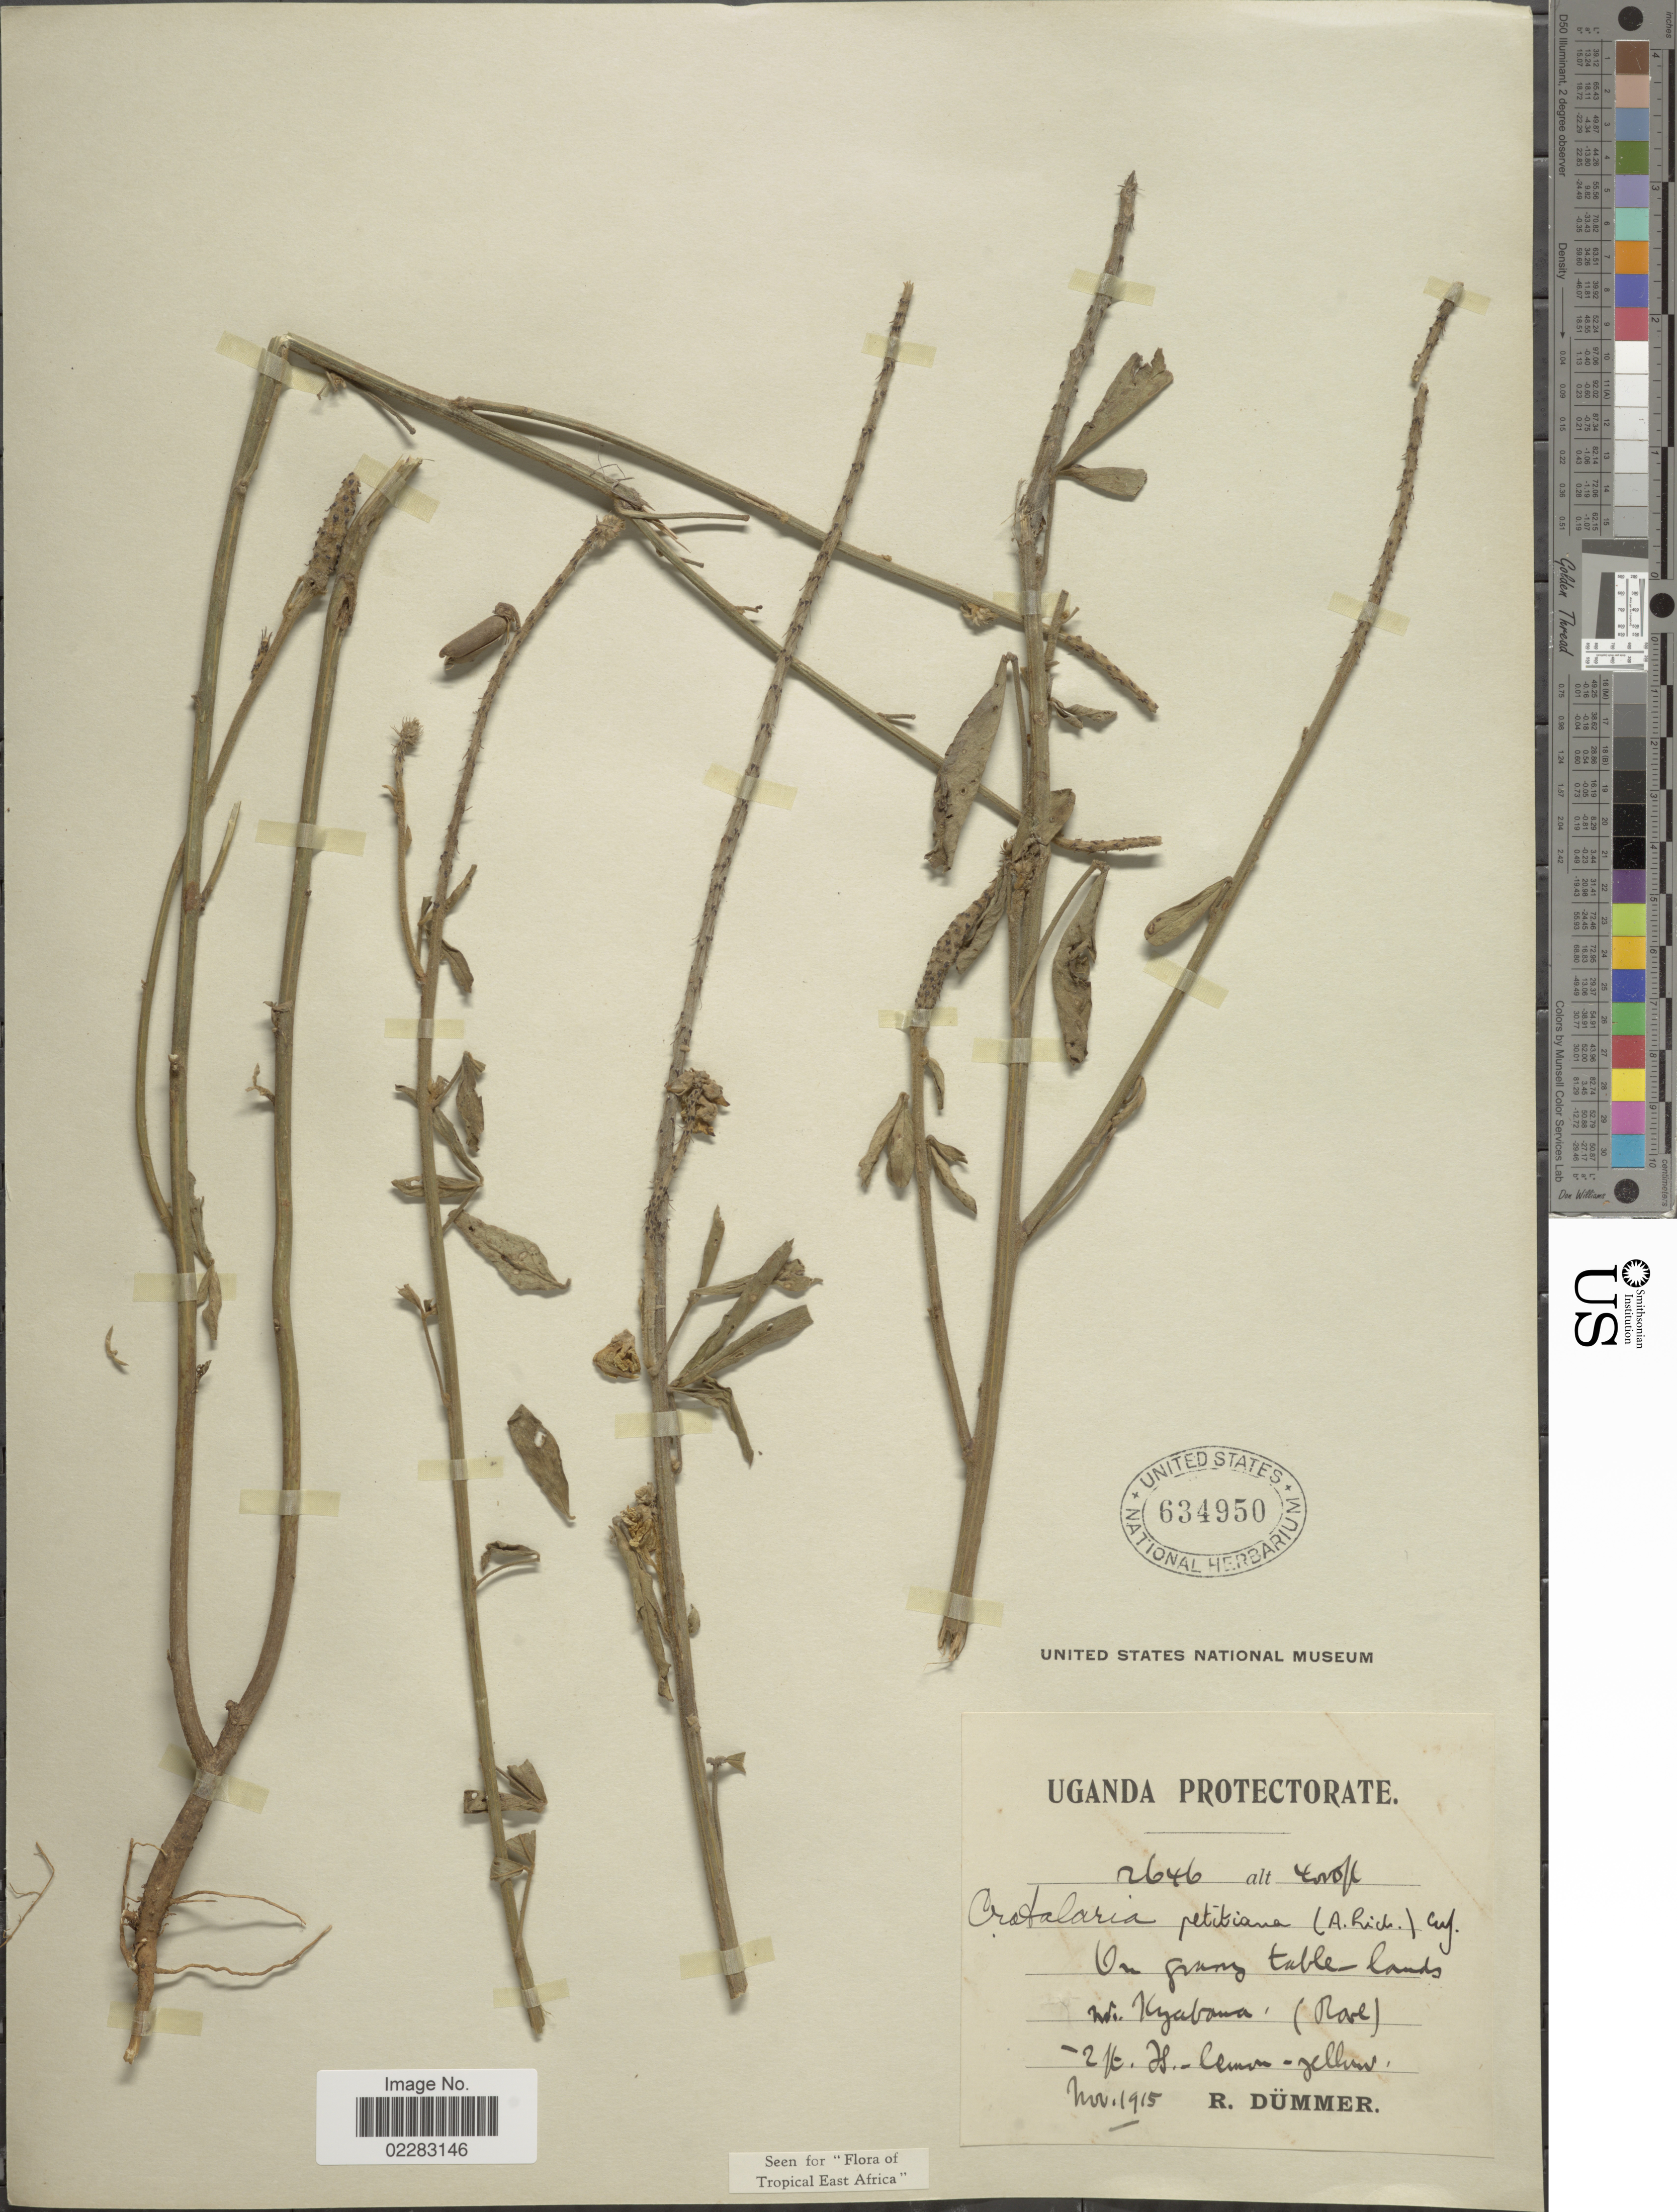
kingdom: Plantae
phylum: Tracheophyta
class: Magnoliopsida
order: Fabales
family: Fabaceae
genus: Crotalaria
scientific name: Crotalaria petitiana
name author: (A. Rich.) Walp.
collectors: R. A. Dümmer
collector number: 2646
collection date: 1915-11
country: Uganda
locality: nr. Kyabana.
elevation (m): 1219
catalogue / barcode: US 634950